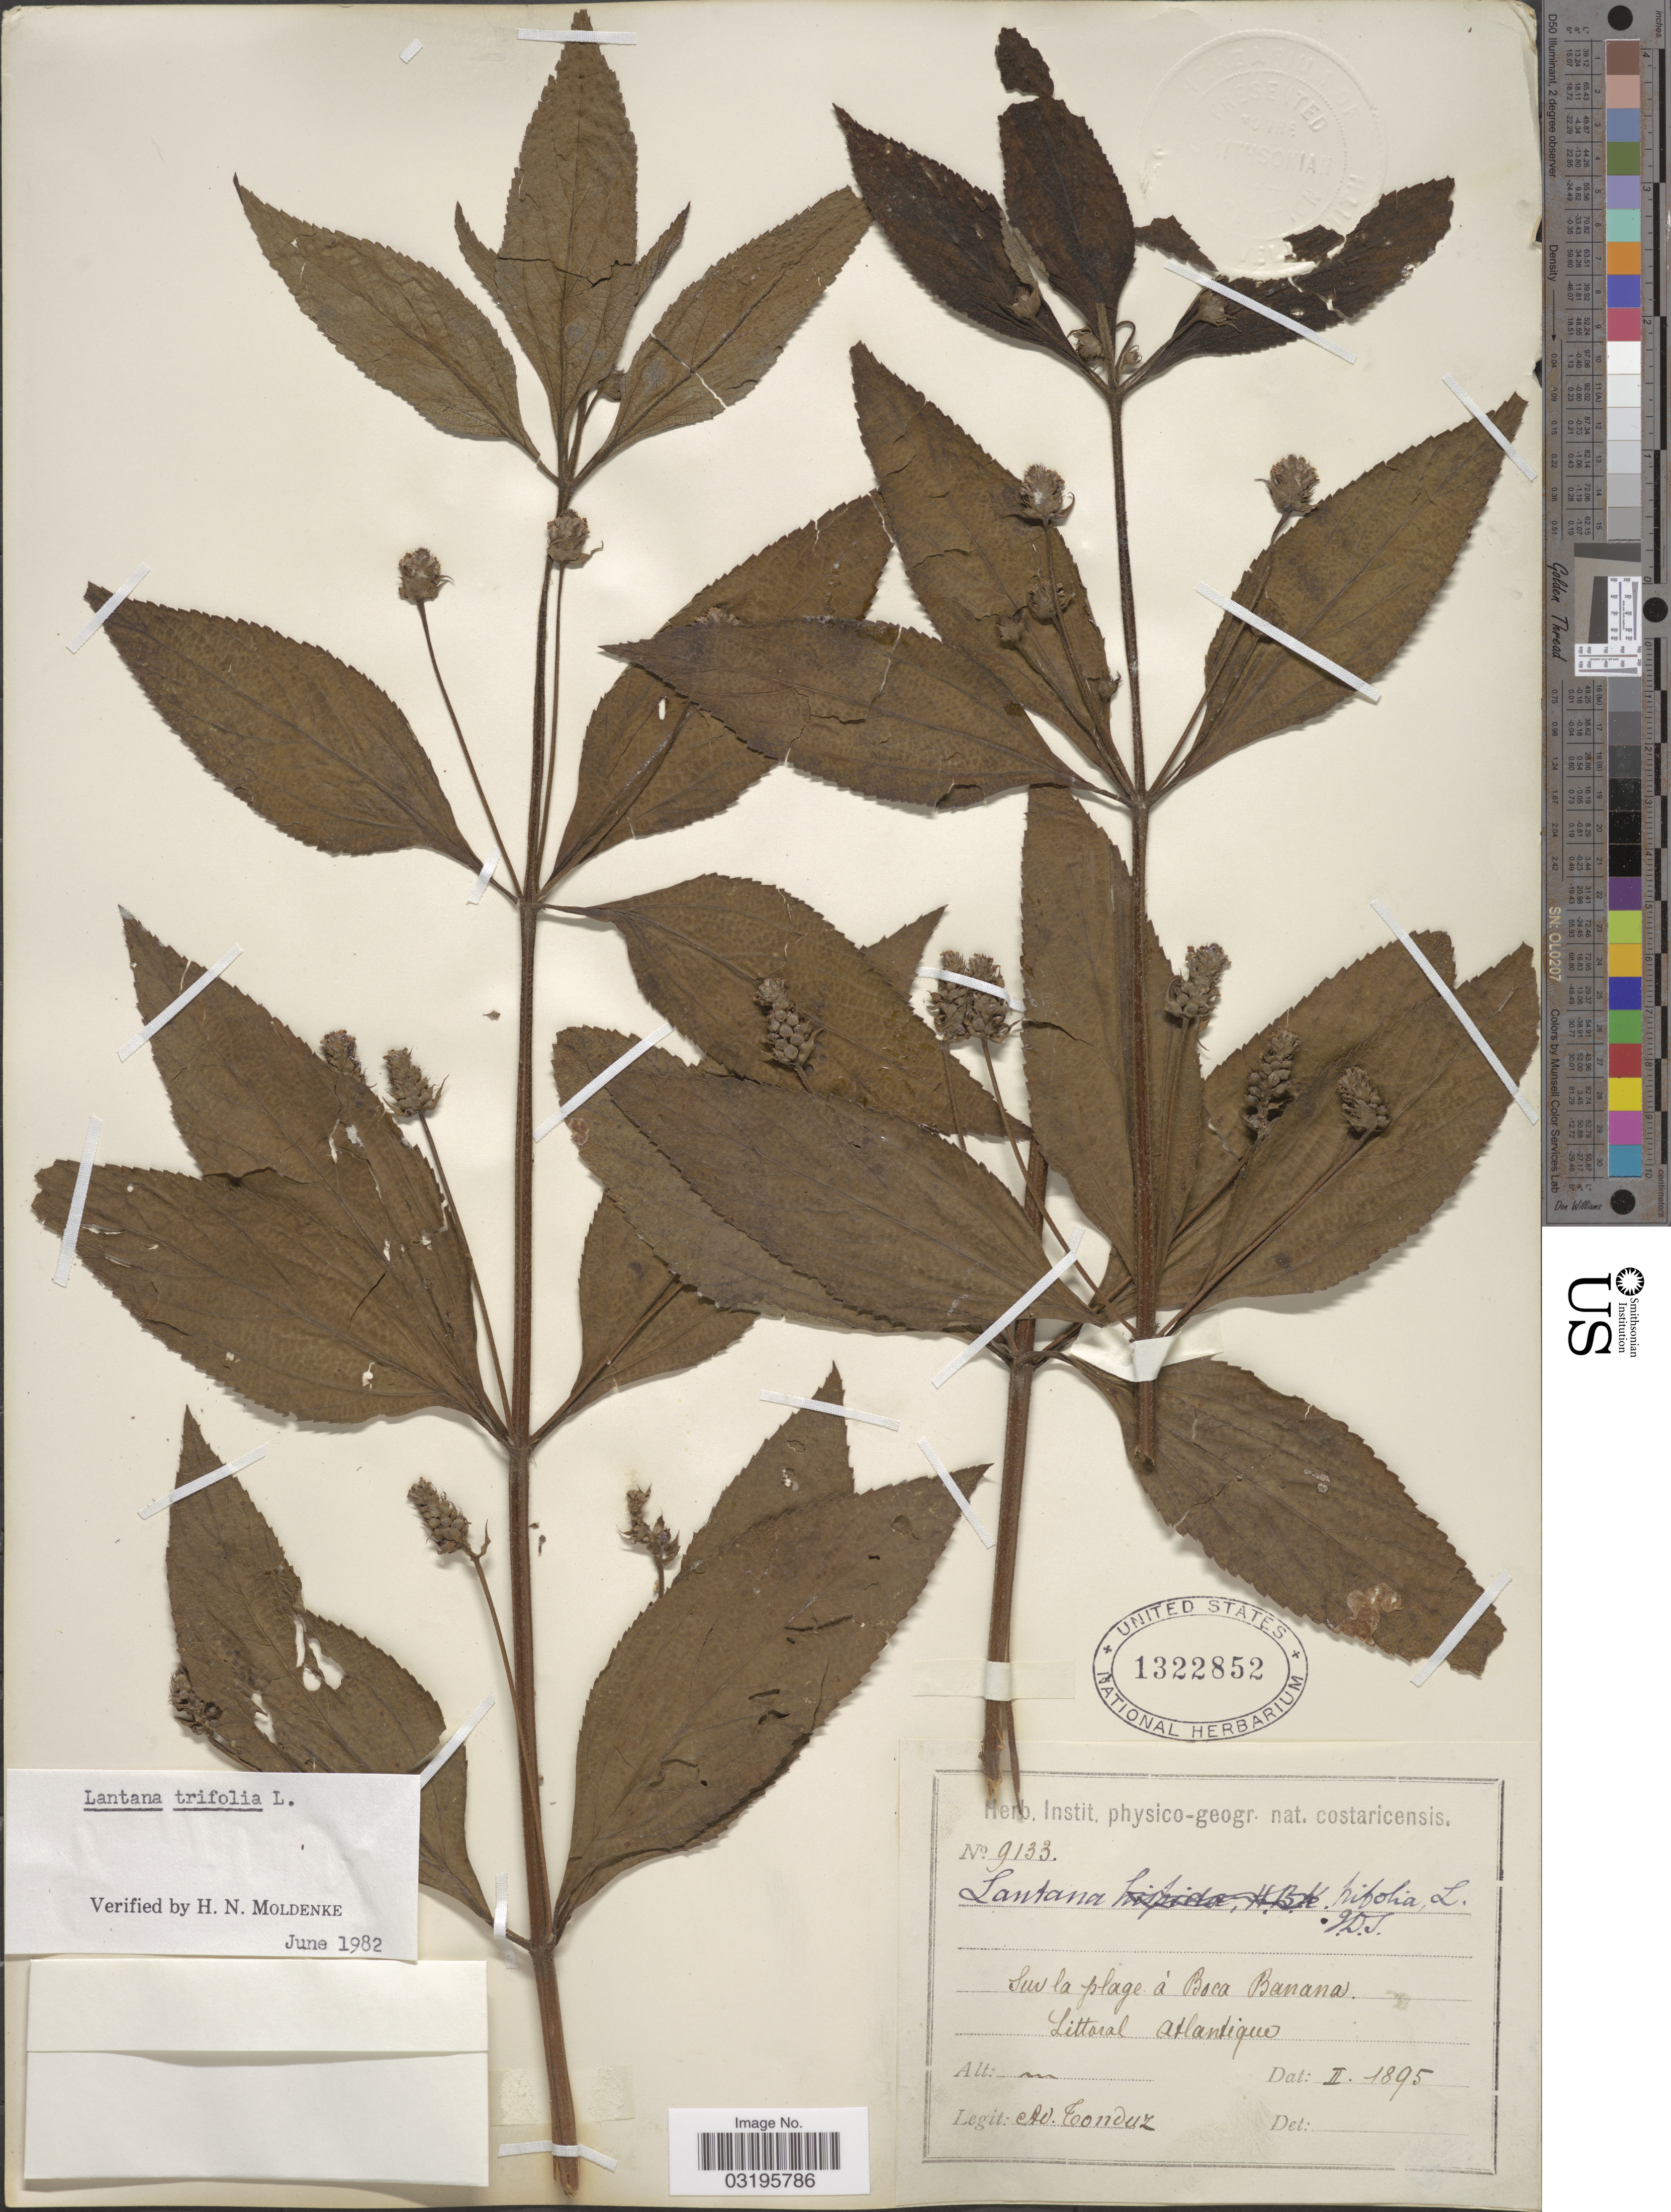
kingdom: Plantae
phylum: Tracheophyta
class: Magnoliopsida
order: Lamiales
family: Verbenaceae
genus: Lantana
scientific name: Lantana trifolia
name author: L.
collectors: A. Tonduz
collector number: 9133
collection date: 1895-02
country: Costa Rica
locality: Sud la plage á Boca Banana. Littoral Atlantique.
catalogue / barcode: US 1322852